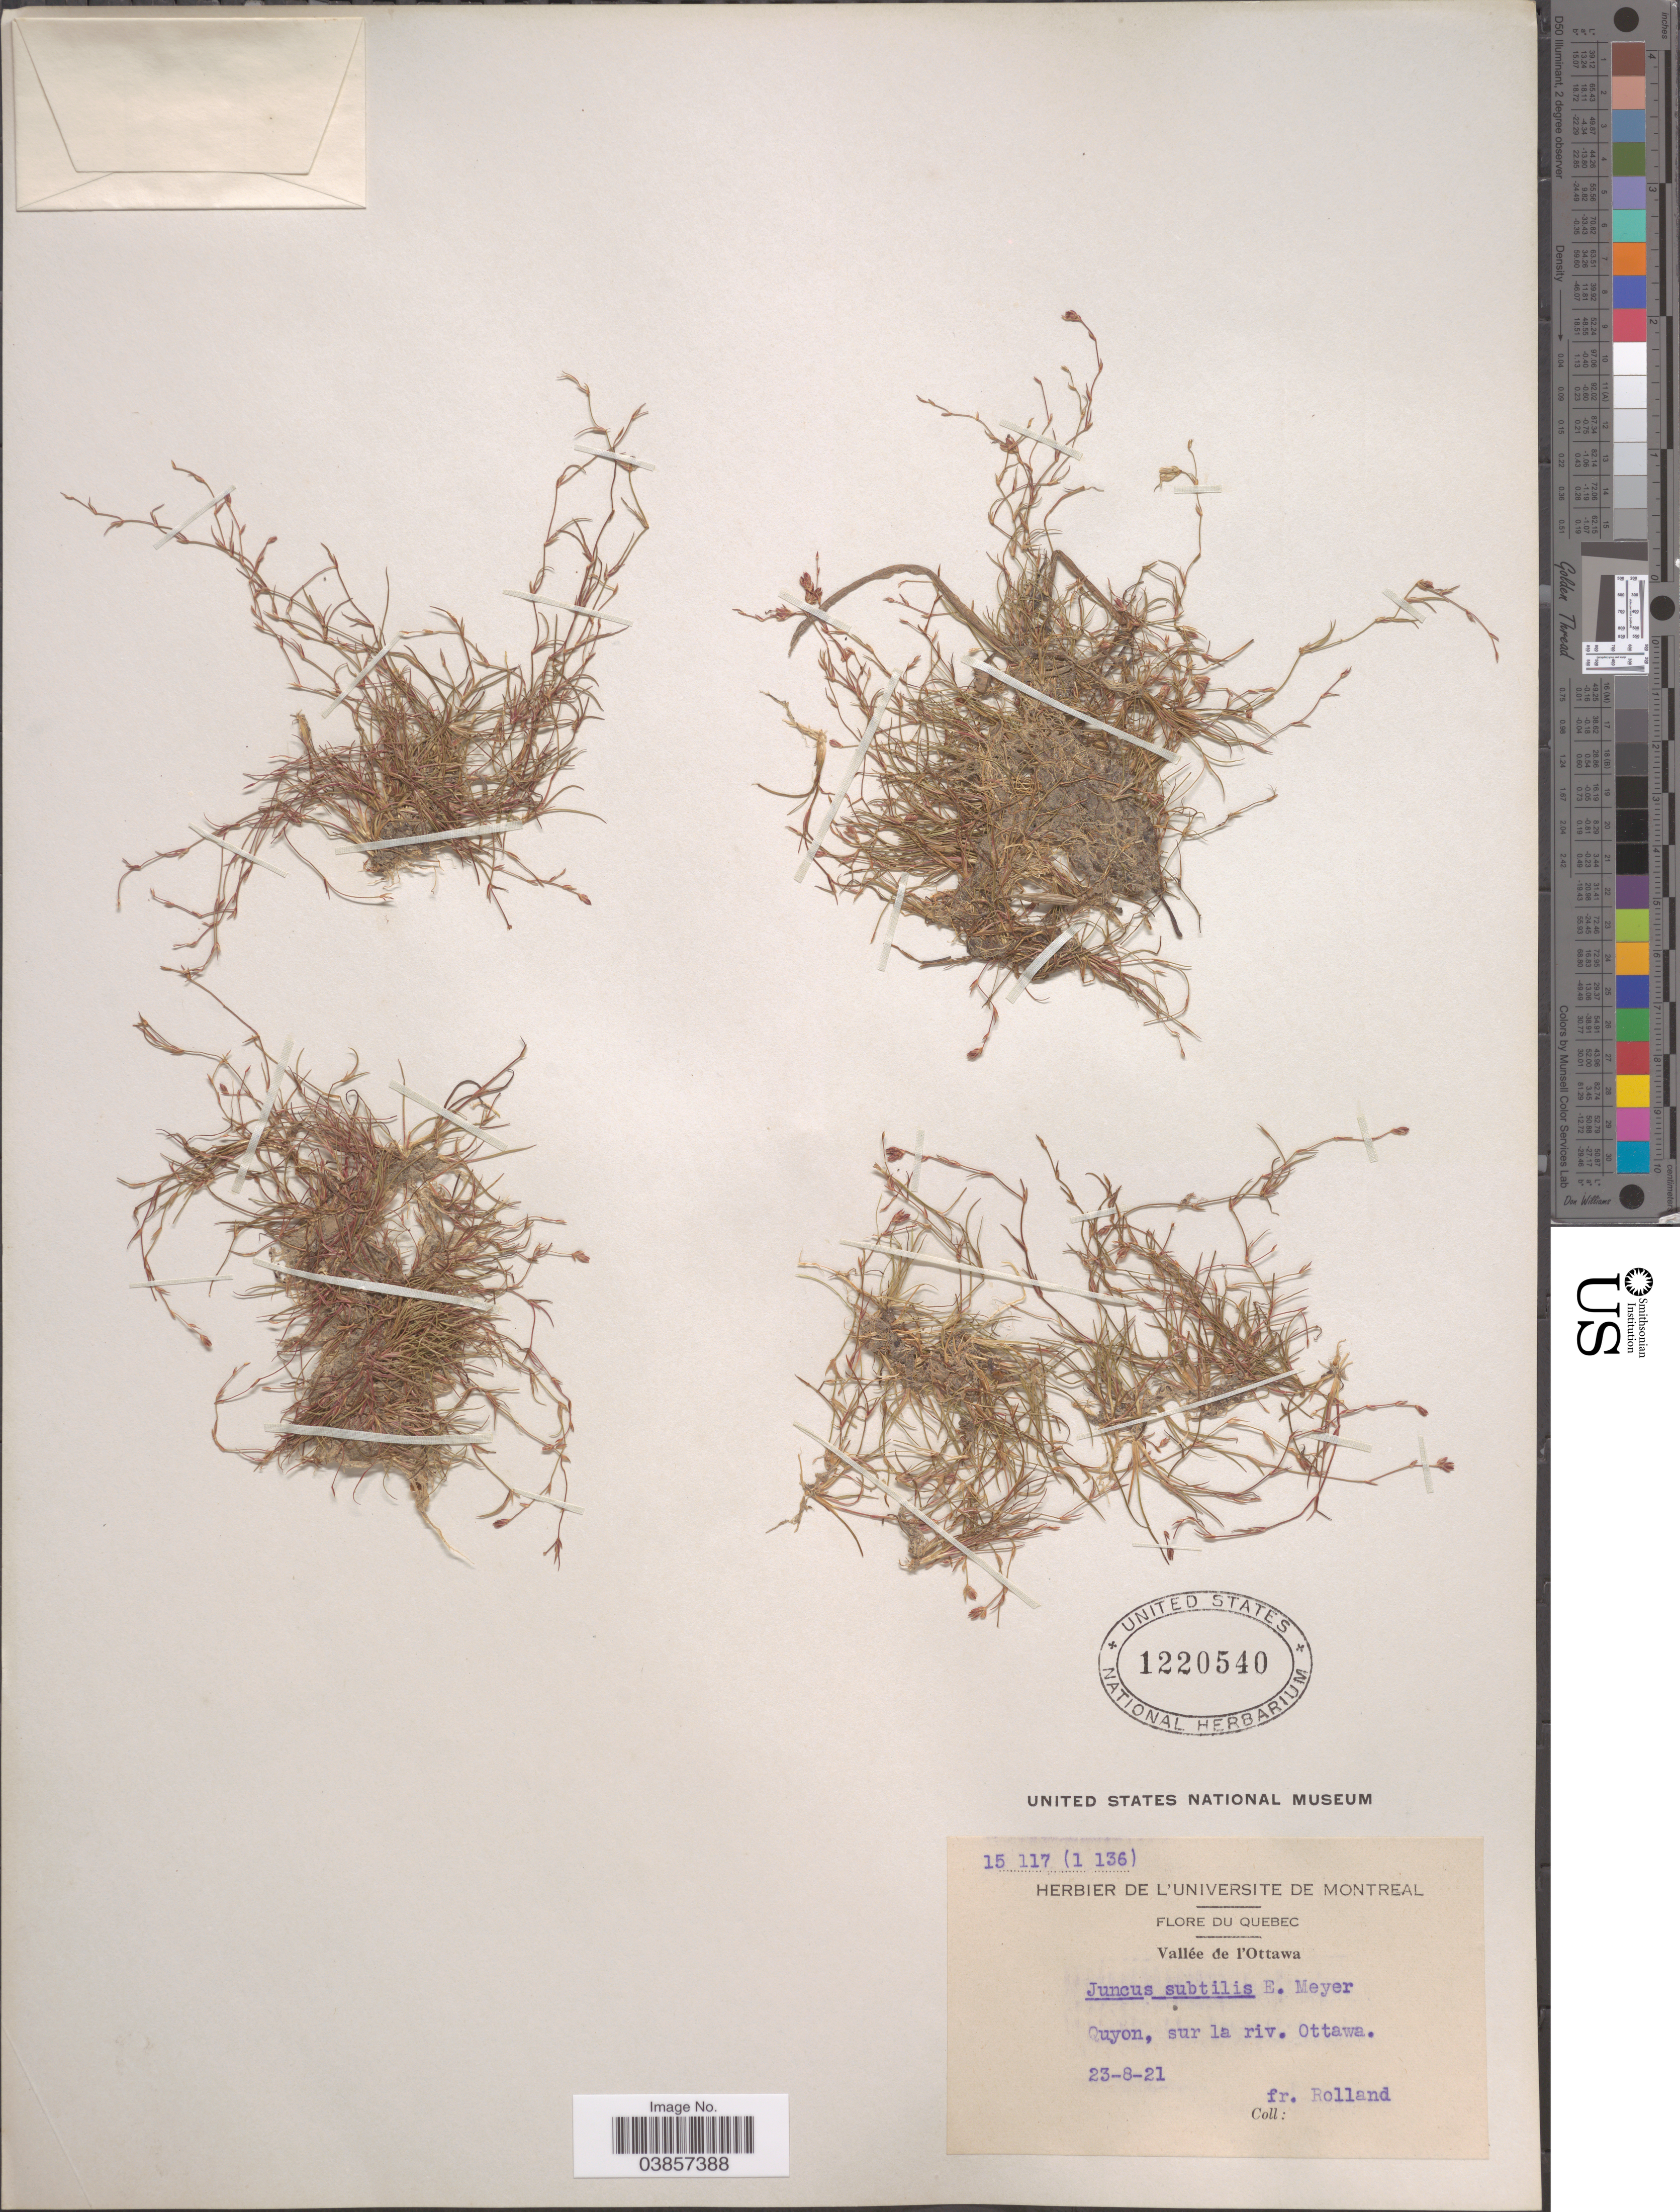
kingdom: Plantae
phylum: Tracheophyta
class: Liliopsida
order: Poales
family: Juncaceae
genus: Juncus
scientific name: Juncus subtilis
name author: E. Mey.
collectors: F. Rolland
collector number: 15 117 (1136)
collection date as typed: Transcribed d/m/y: 23/8/21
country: Canada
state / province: Quebec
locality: Vallée de l'Ottawa. Quyon, sur la riv. Ottawa.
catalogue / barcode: US 1220540